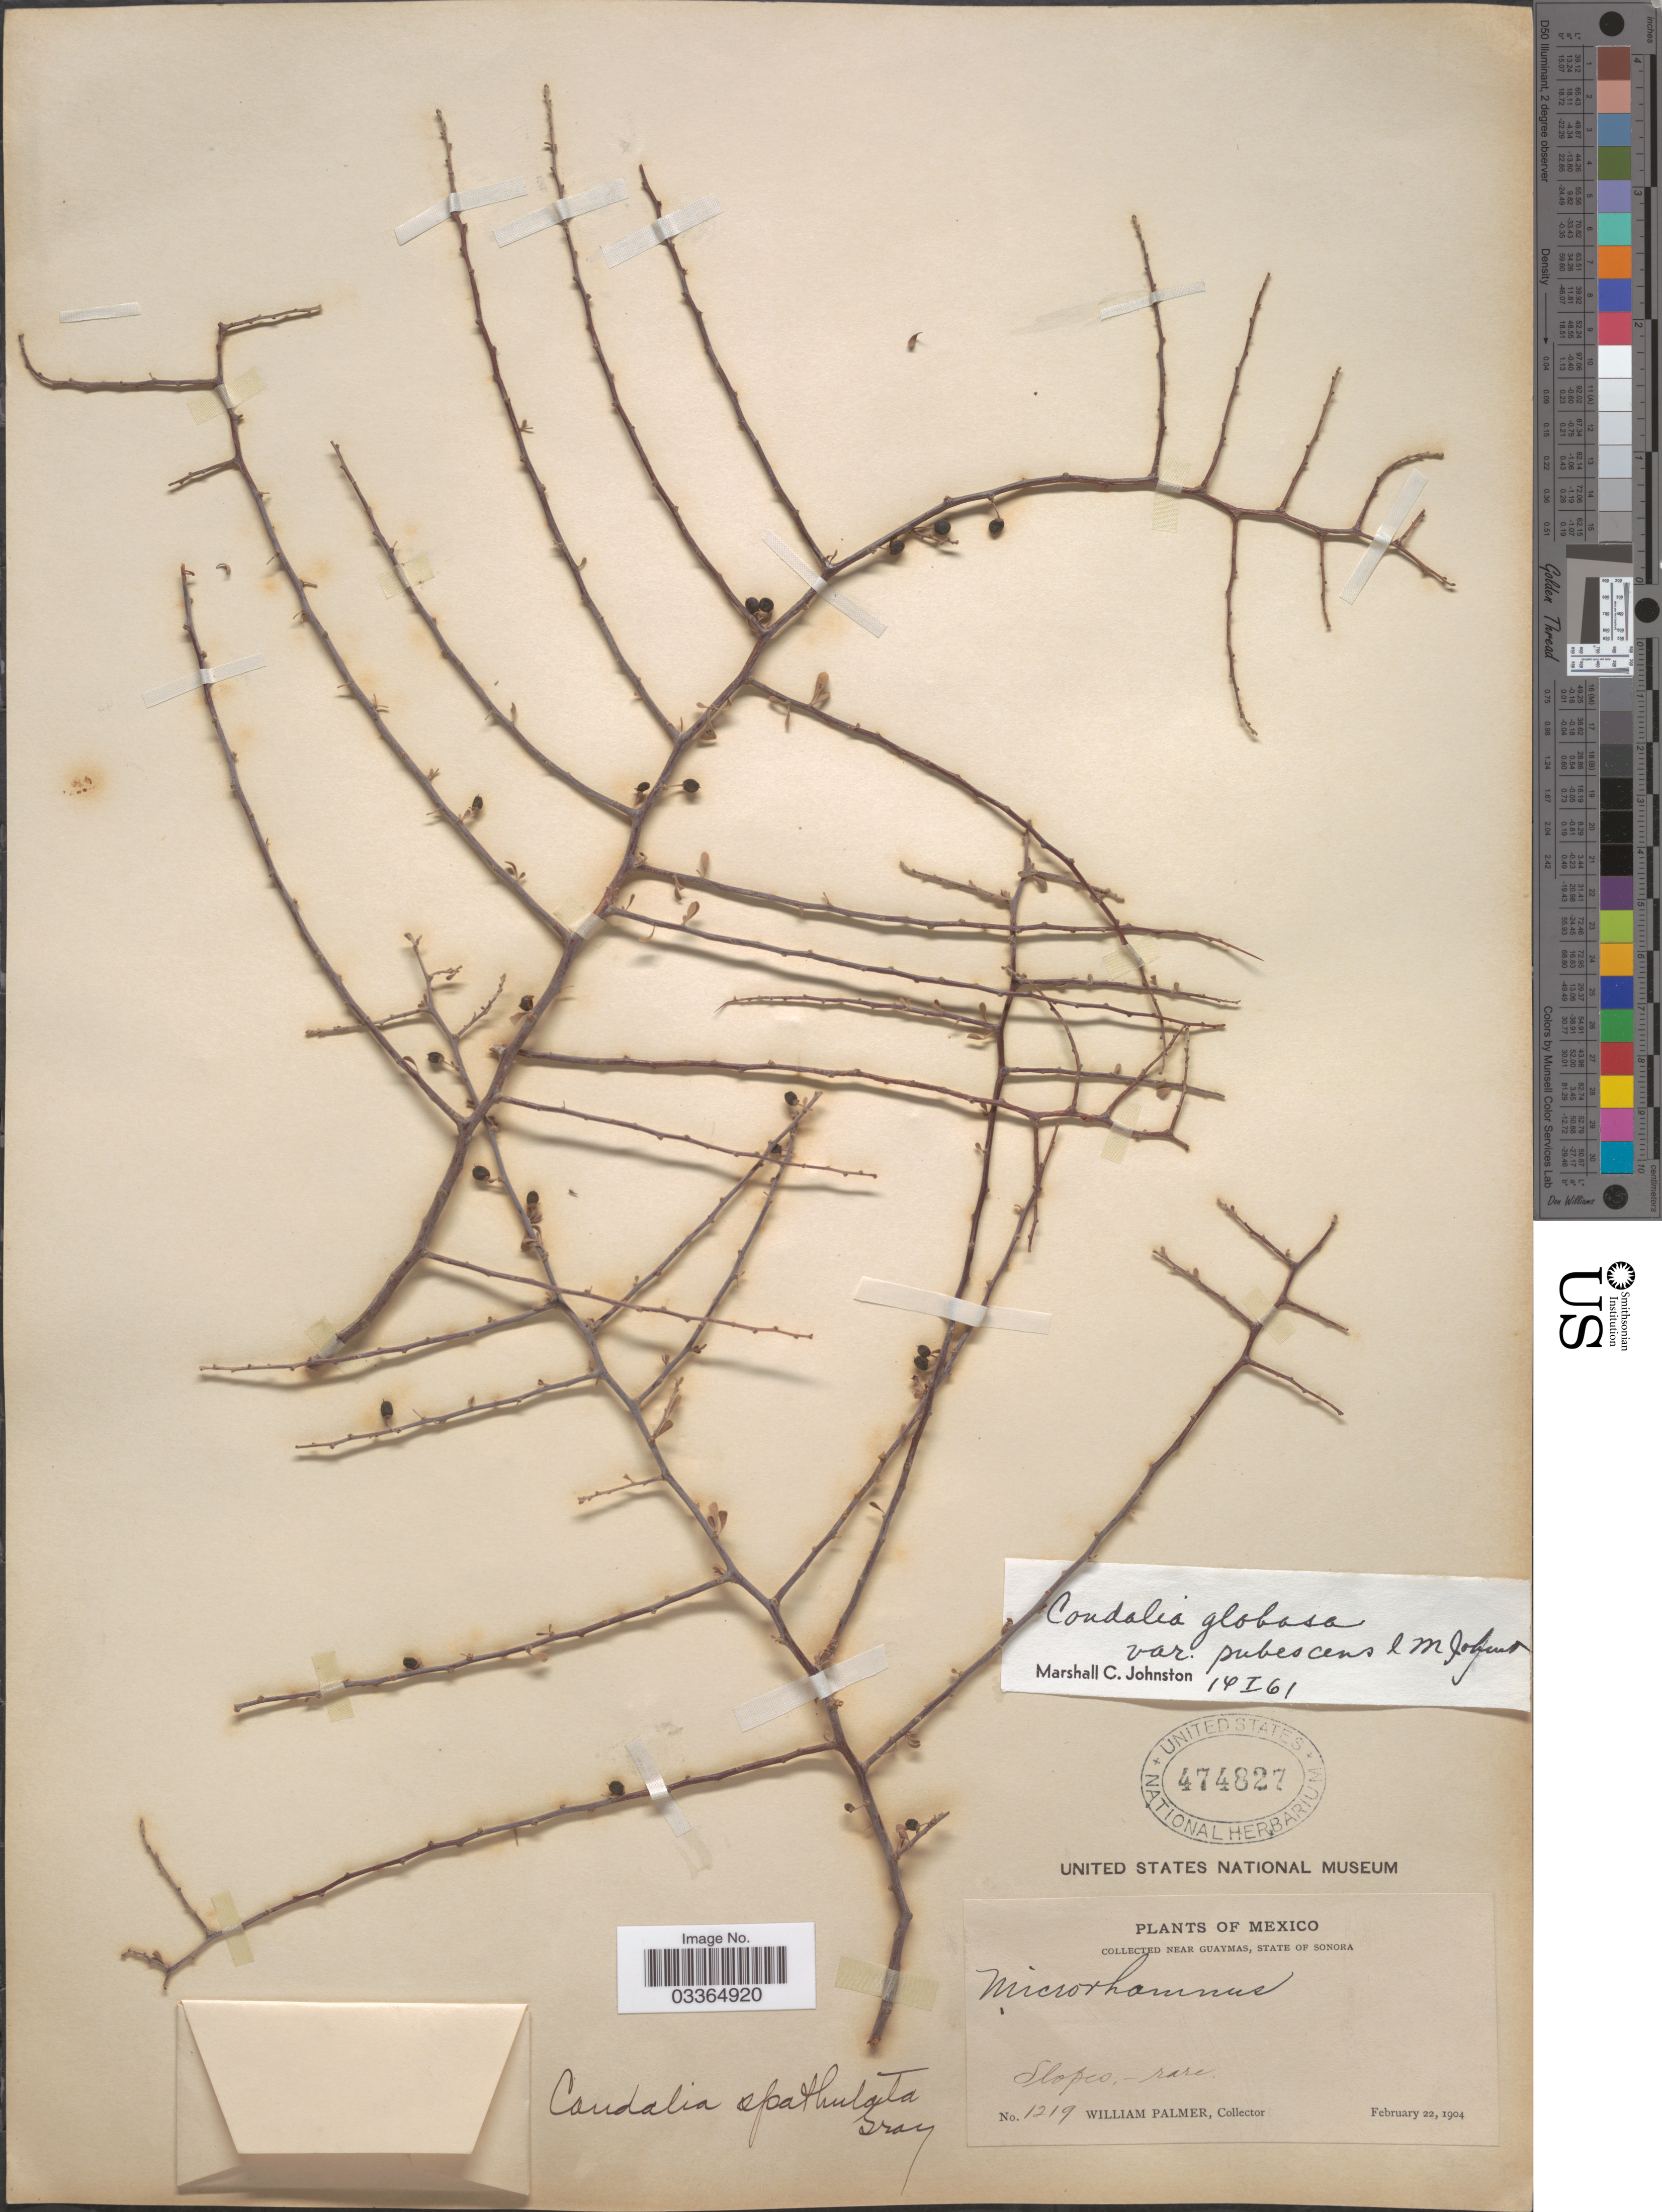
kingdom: Plantae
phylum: Tracheophyta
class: Magnoliopsida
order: Rosales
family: Rhamnaceae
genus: Condalia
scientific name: Condalia globosa var. pubescens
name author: I.M. Johnst.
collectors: W. Palmer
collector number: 1219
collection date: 1904-02-22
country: Mexico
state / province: Sonora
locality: Near Guaymas.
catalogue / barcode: US 474827